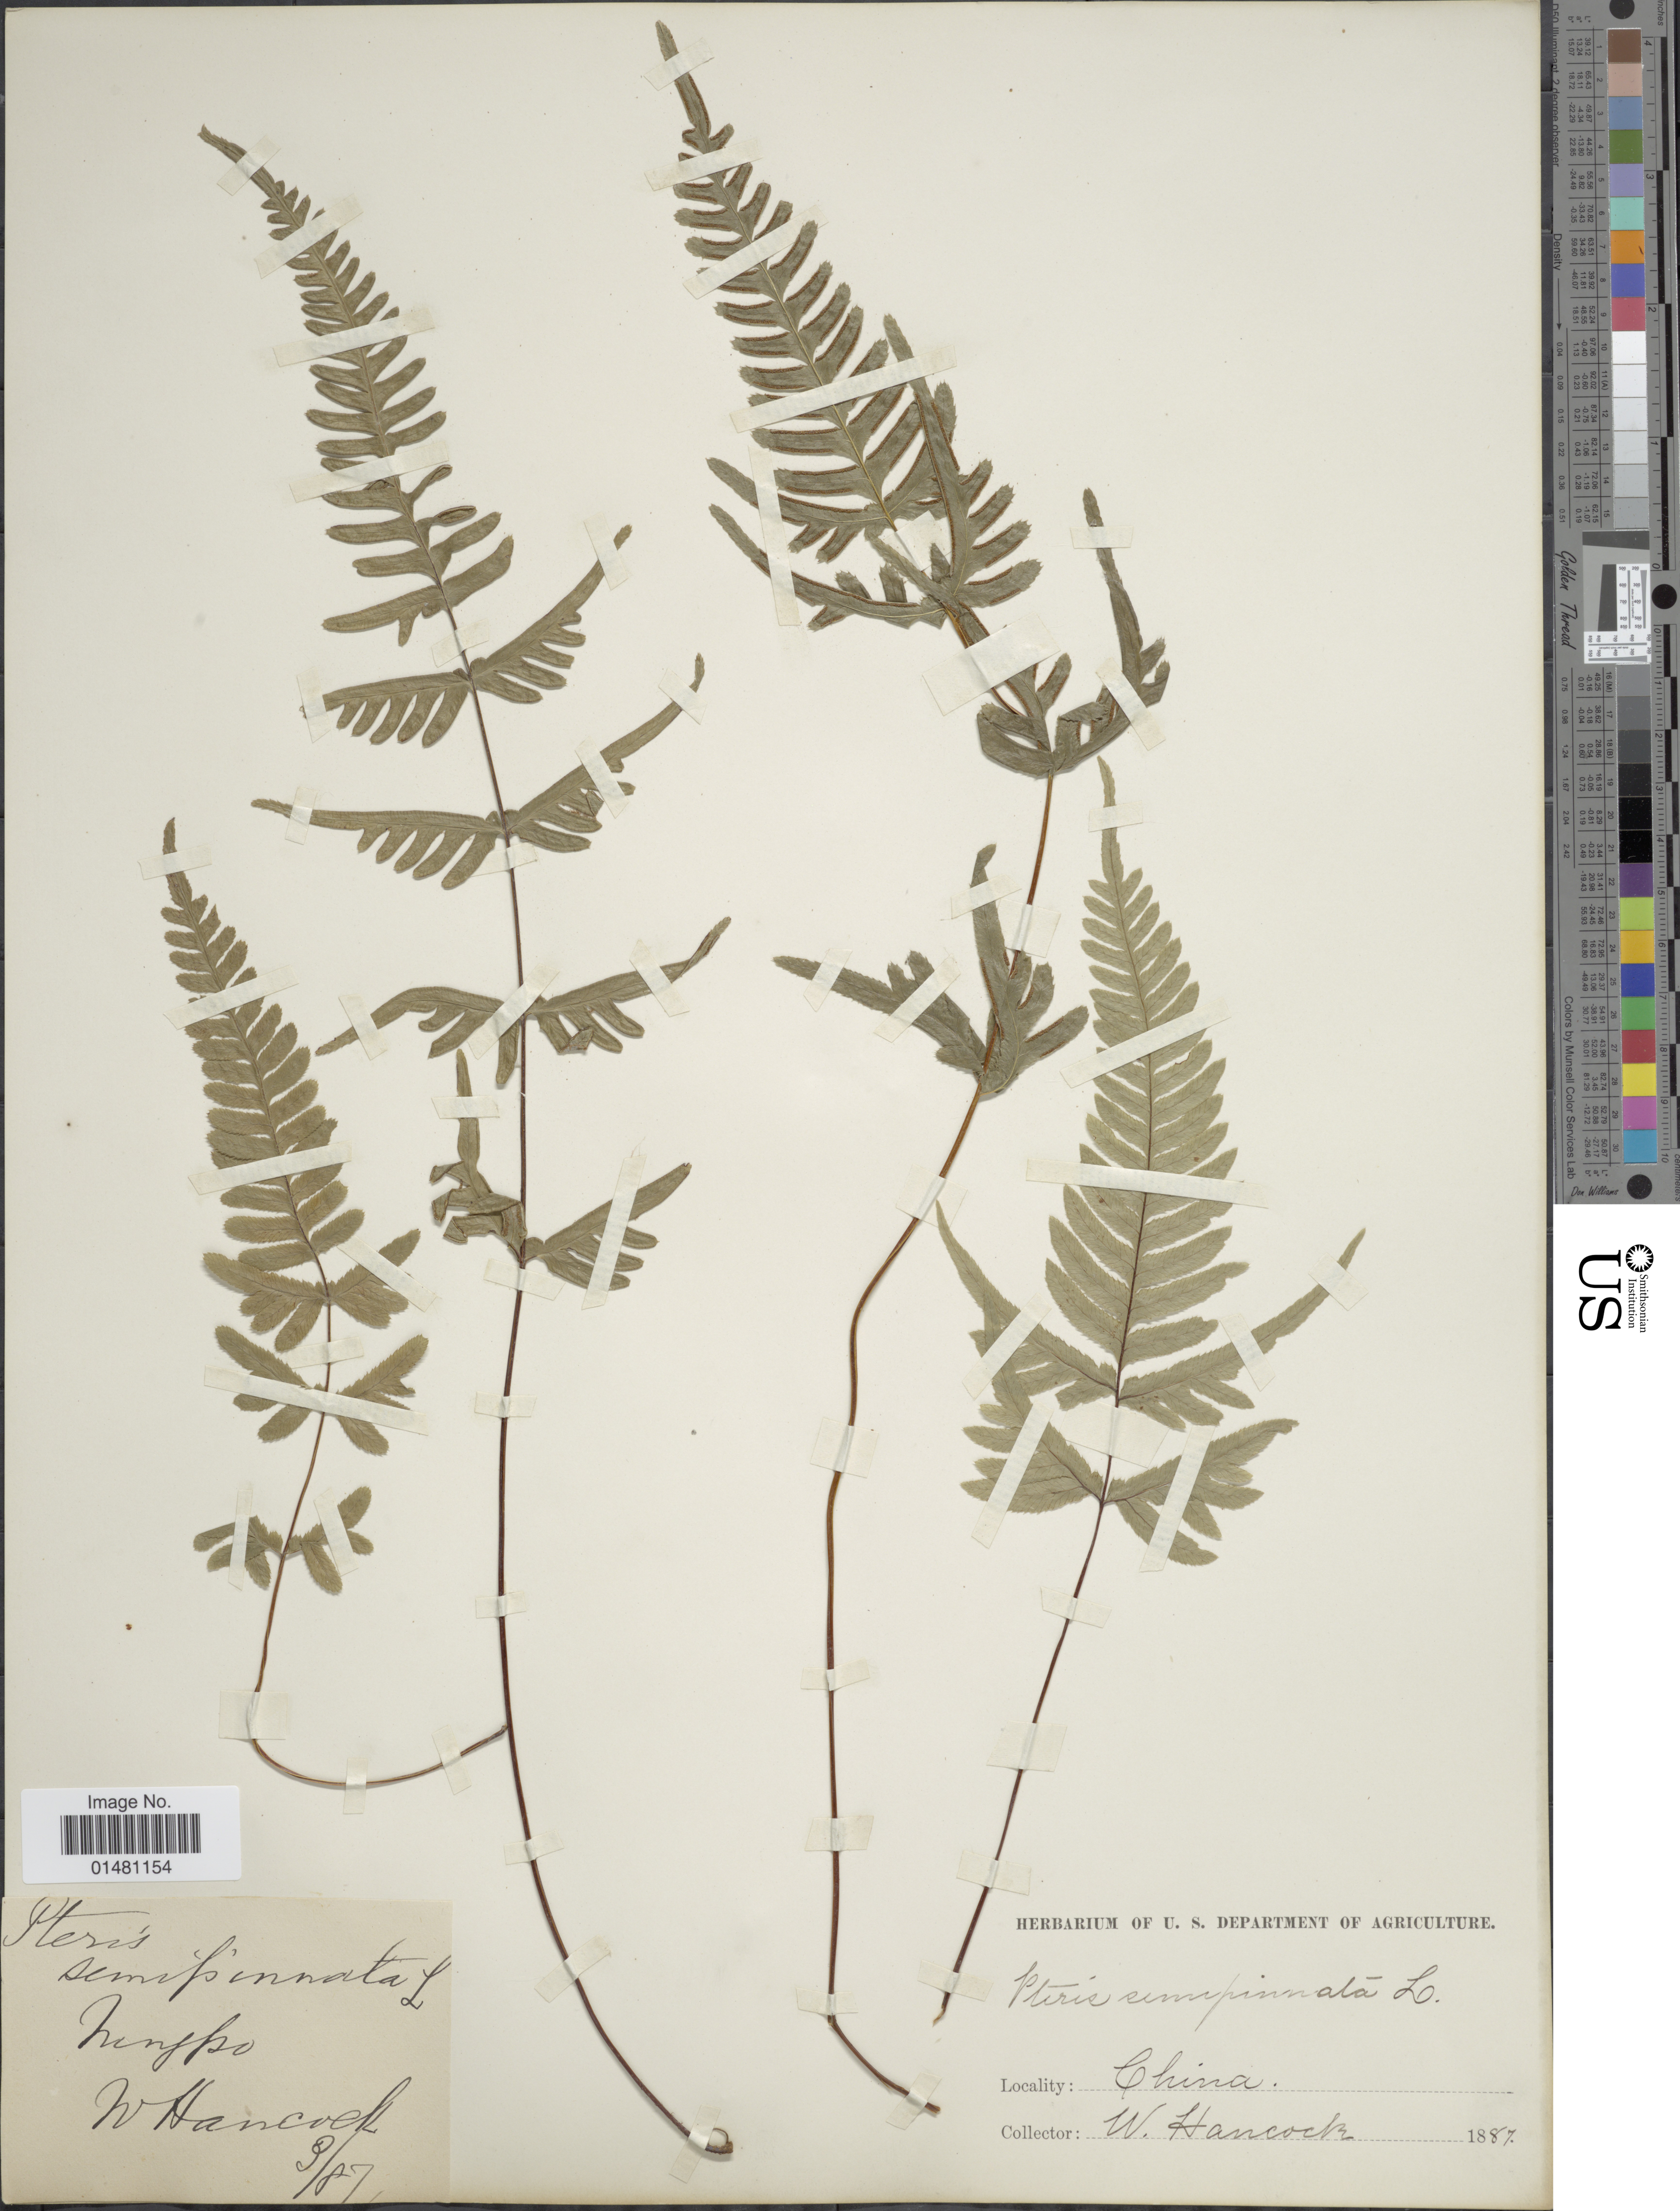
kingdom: Plantae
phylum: Tracheophyta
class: Polypodiopsida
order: Polypodiales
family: Pteridaceae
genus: Pteris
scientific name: Pteris semipinnata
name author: L.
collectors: W. Hancock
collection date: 1887-03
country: China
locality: Ningpo